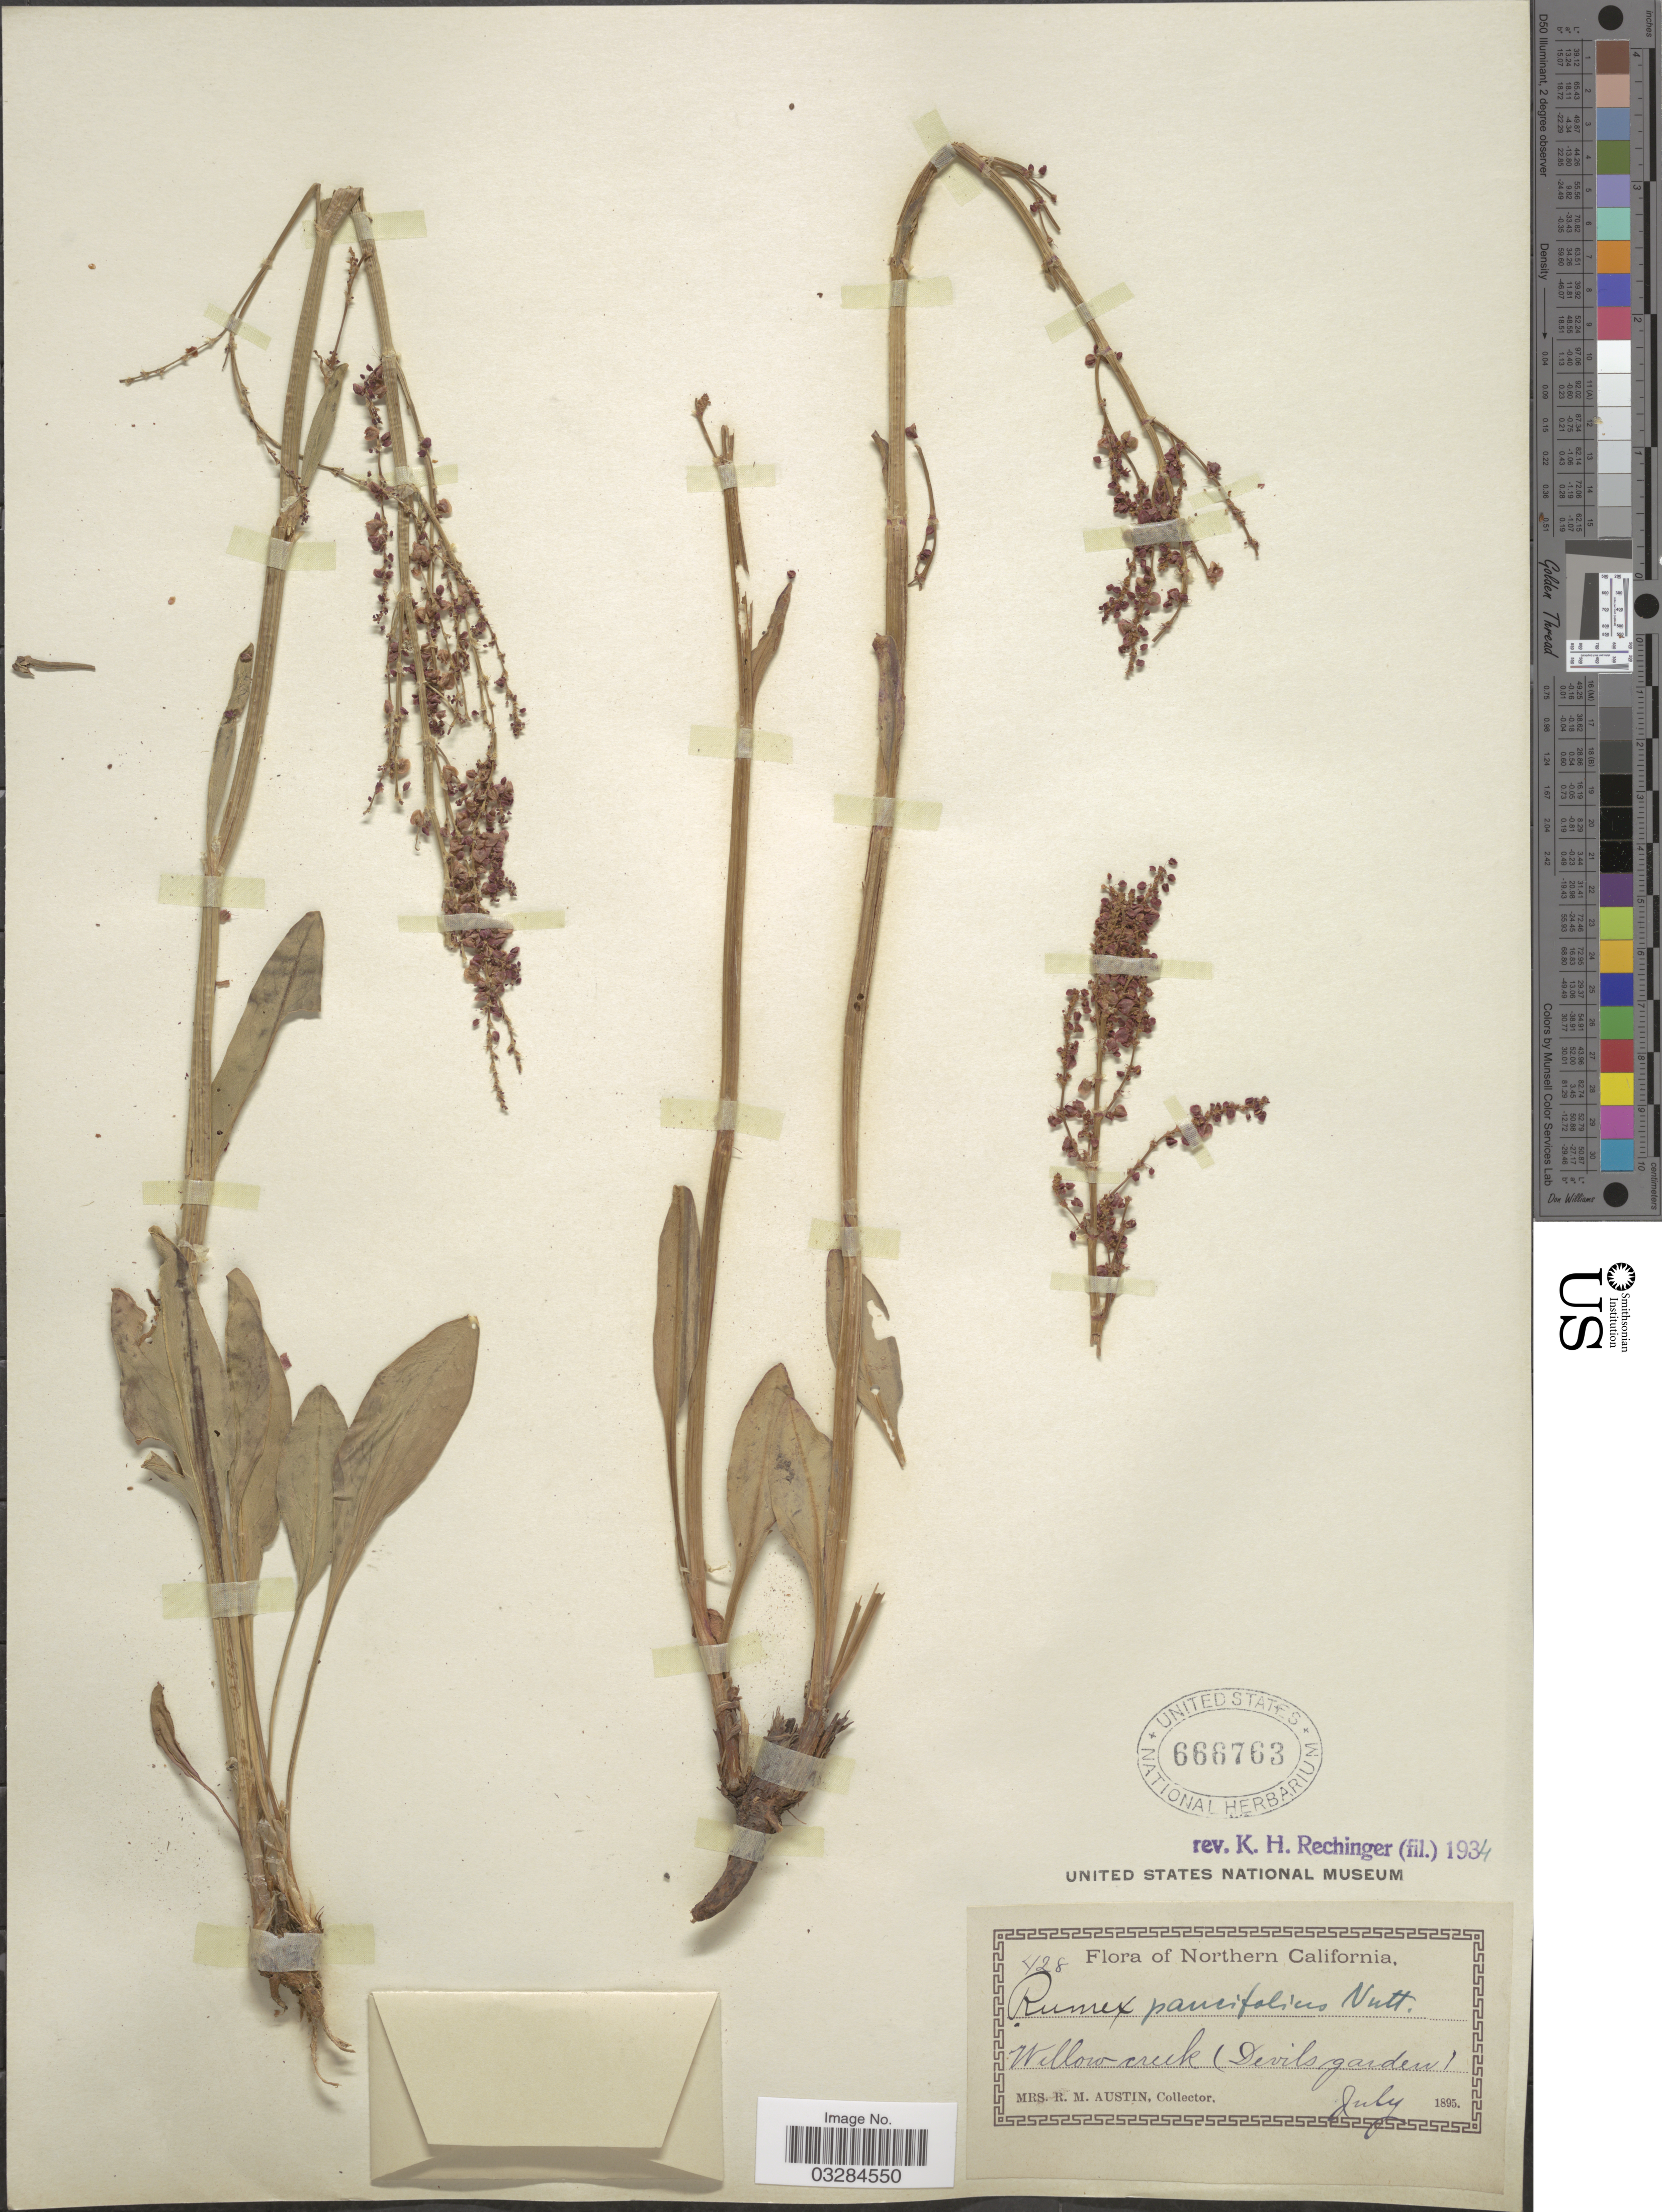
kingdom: Plantae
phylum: Tracheophyta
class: Magnoliopsida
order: Caryophyllales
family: Polygonaceae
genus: Rumex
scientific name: Rumex paucifolius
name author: Nutt.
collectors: R. Austin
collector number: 428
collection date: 1895-07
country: United States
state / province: California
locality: Northern California, Willow creek (Devils garden).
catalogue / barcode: US 666763